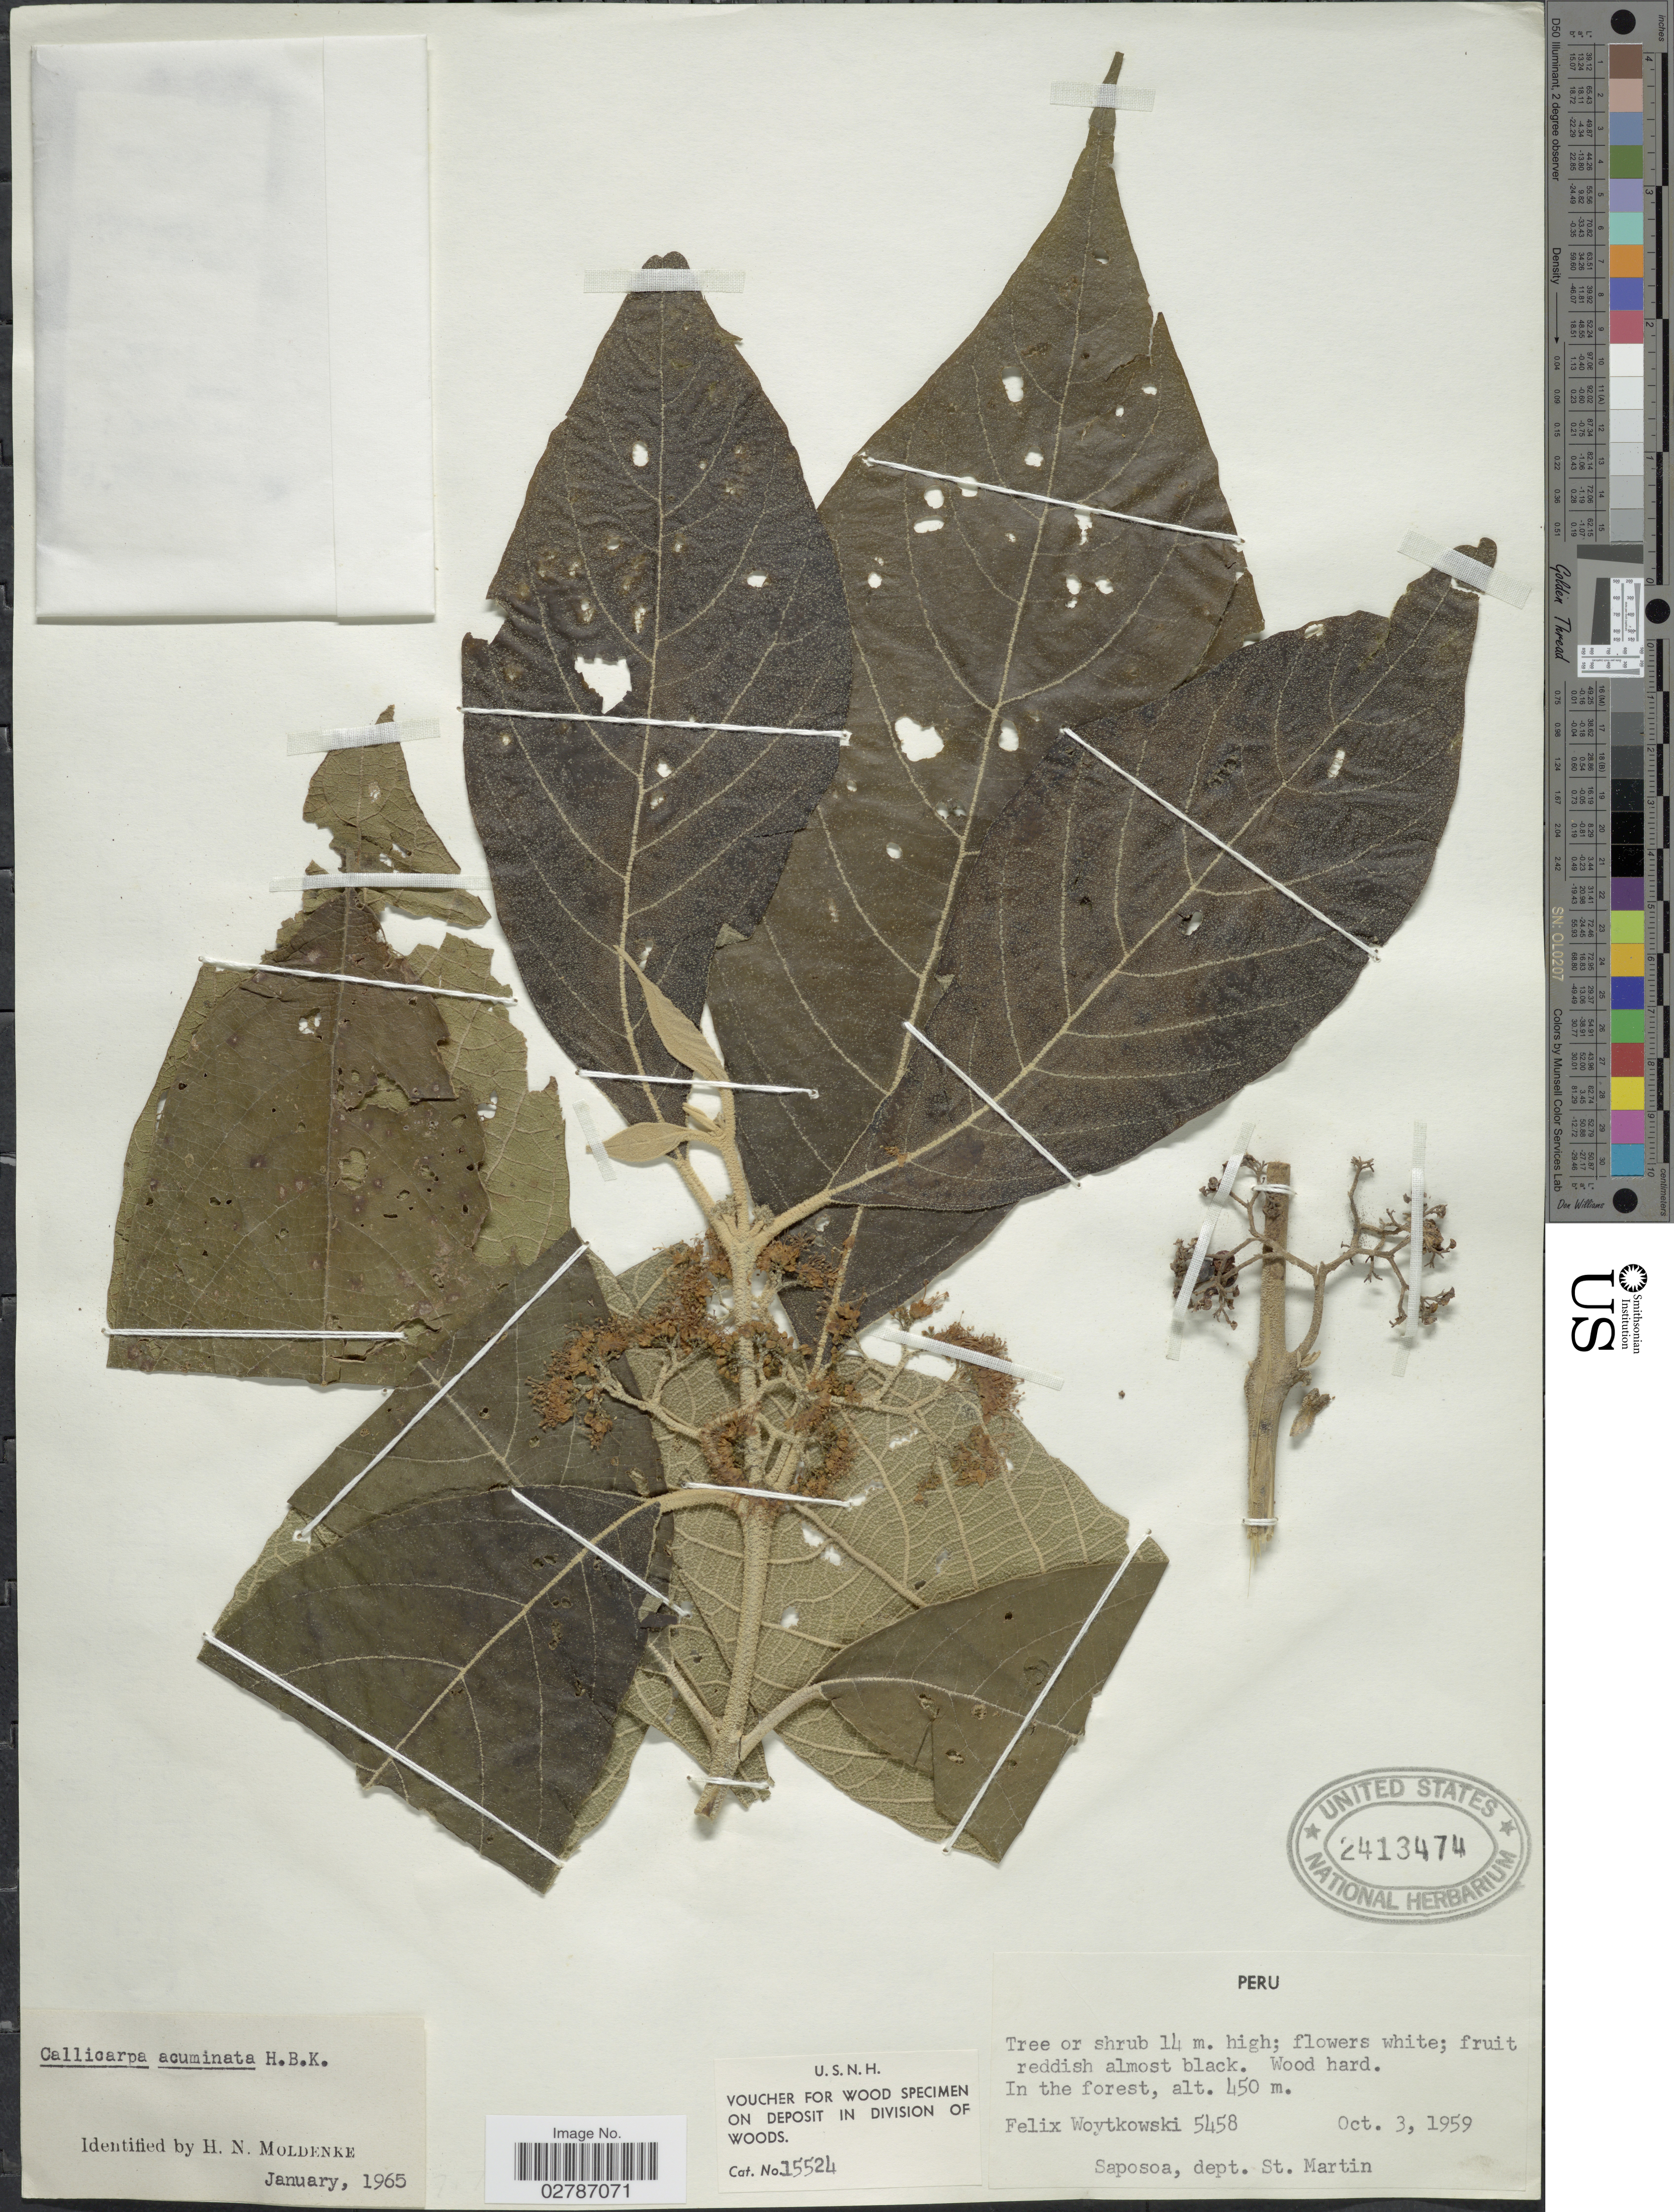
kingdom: Plantae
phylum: Tracheophyta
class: Magnoliopsida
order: Lamiales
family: Lamiaceae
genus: Callicarpa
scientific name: Callicarpa acuminata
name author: Kunth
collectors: F. Woytkowski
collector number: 5458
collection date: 1959-10-03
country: Peru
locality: In the forest. Saposoa, dept. St. Martin.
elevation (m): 450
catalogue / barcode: US 2413474